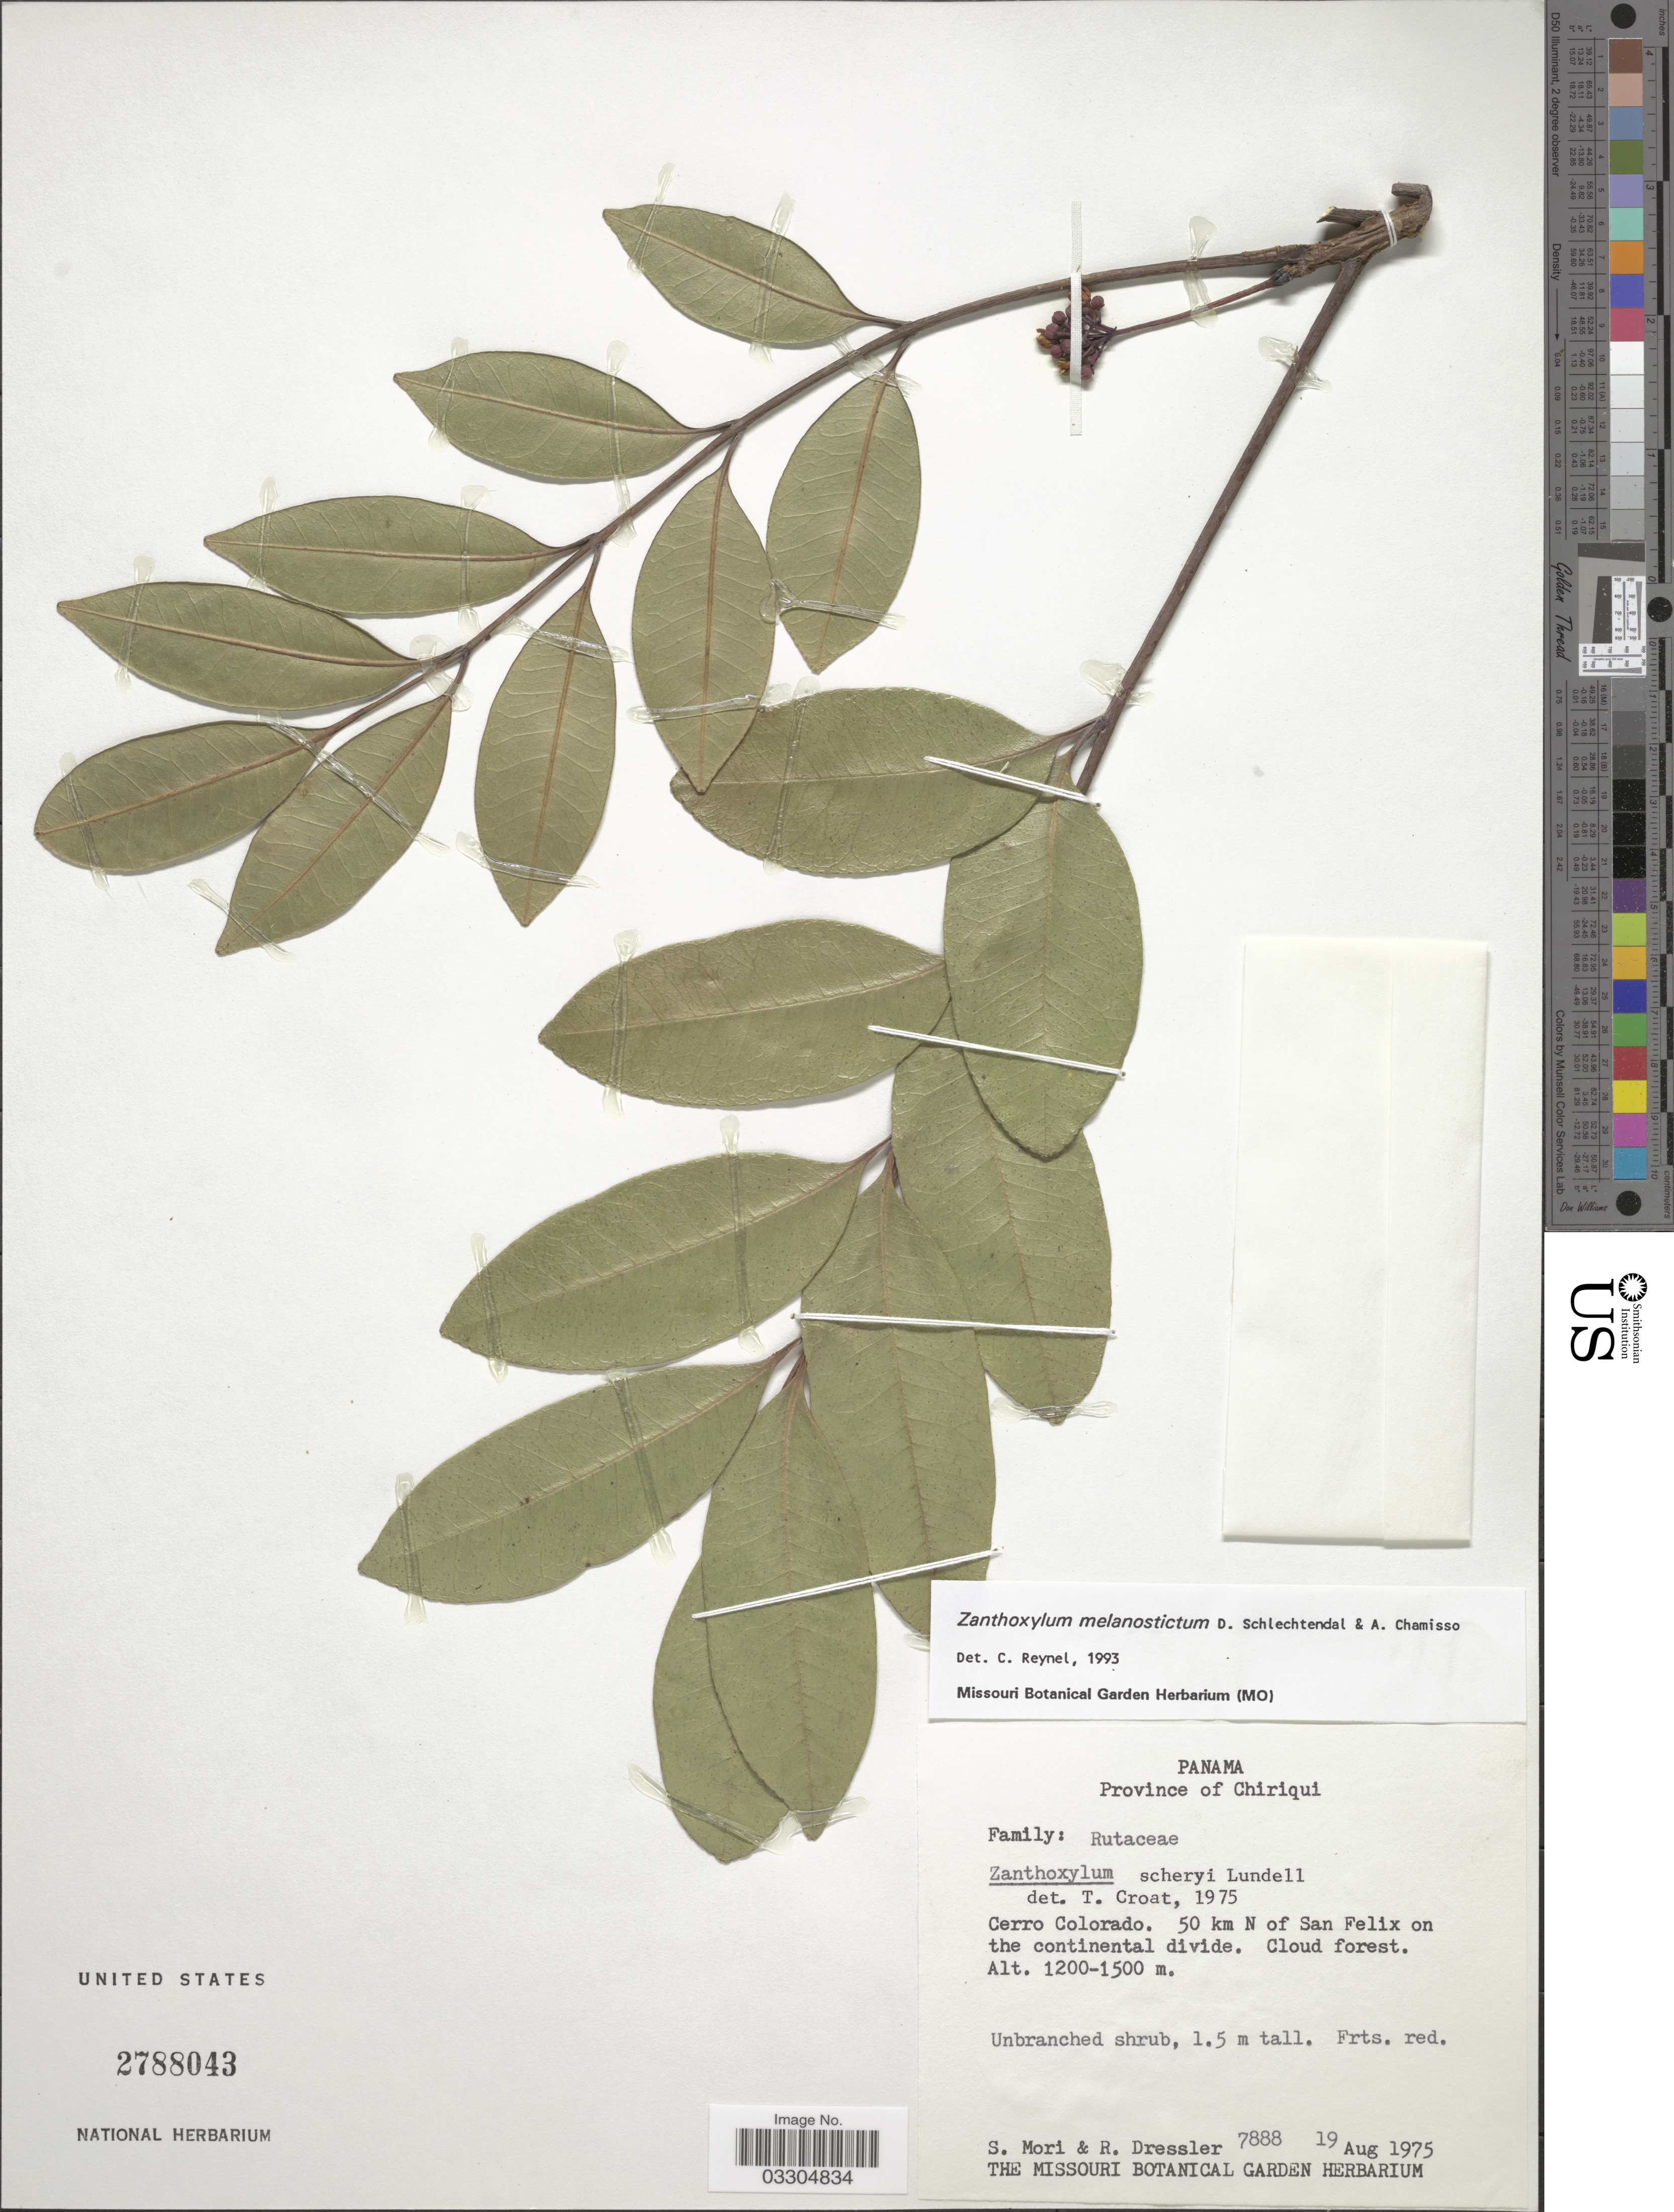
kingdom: Plantae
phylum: Tracheophyta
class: Magnoliopsida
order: Sapindales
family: Rutaceae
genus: Zanthoxylum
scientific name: Zanthoxylum scheryi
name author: Lundell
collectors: S. Mori & R. Dressler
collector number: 7888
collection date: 1975-08-19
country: Panama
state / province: Chiriqui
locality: Cerro Colorado. 50 km N of San Felix on the continental divide.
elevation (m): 1200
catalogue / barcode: US 2788043